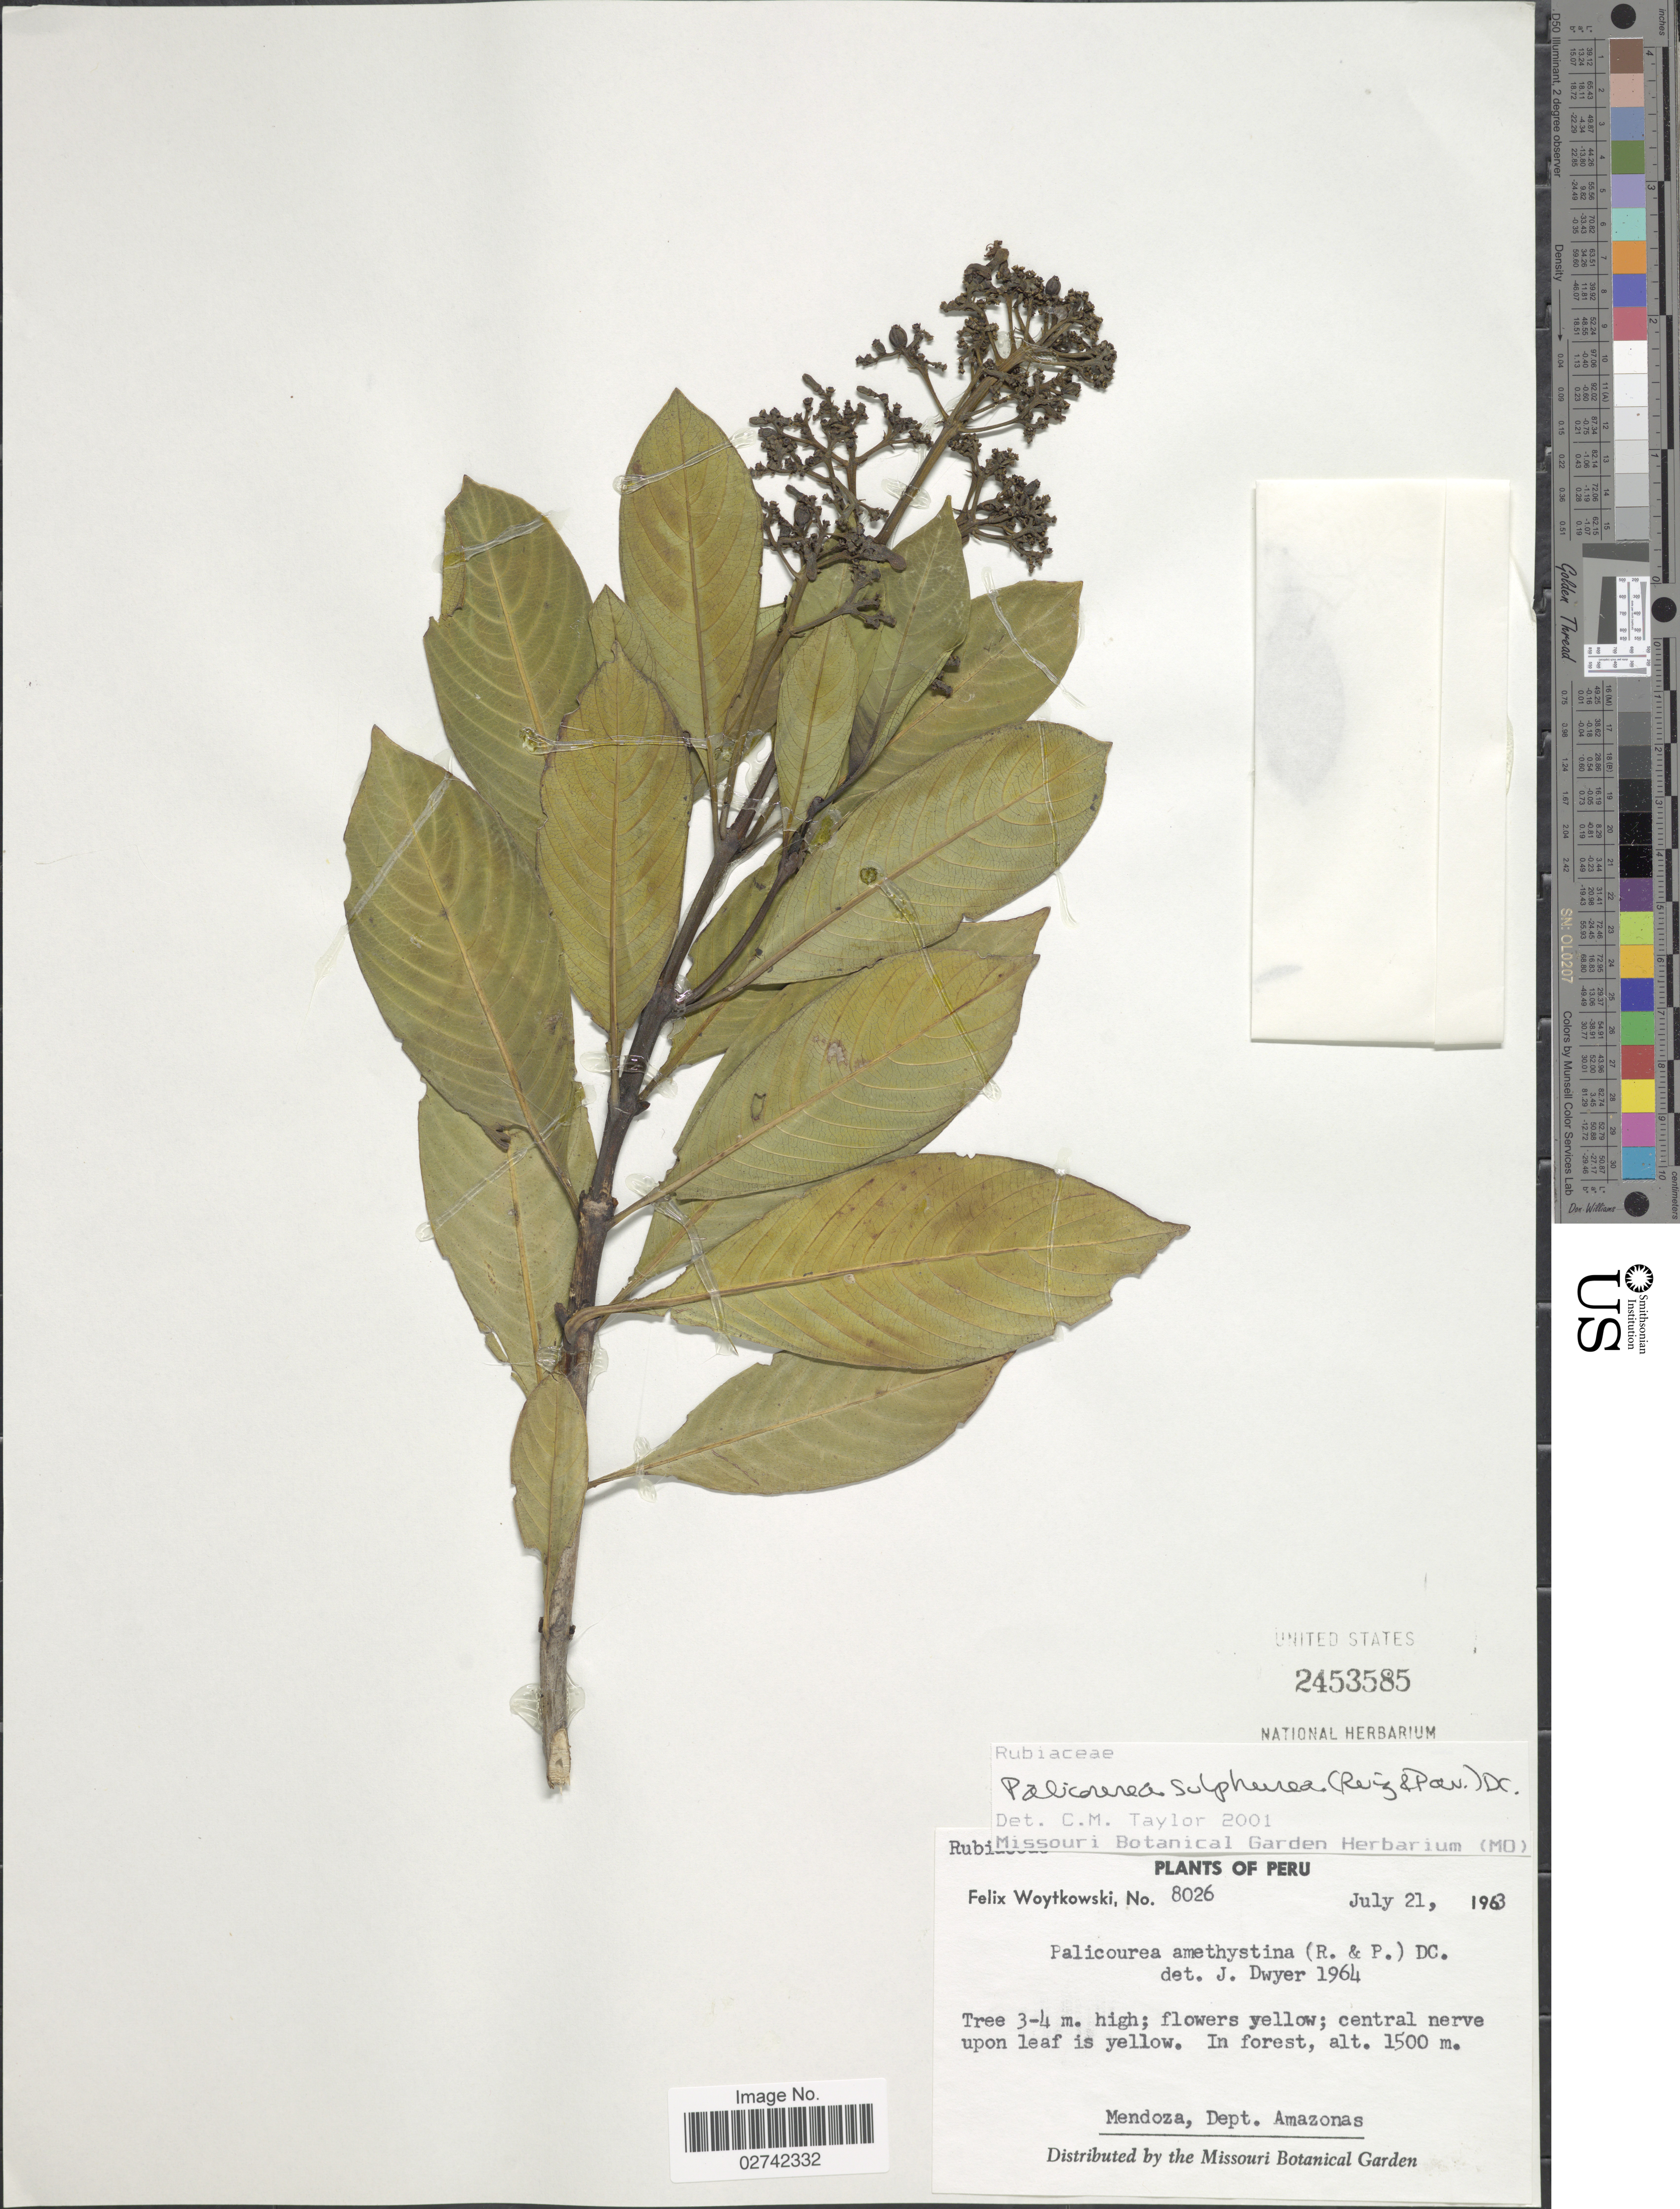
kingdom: Plantae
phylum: Tracheophyta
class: Magnoliopsida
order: Gentianales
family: Rubiaceae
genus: Palicourea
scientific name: Palicourea sulphurea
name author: (Ruiz & Pav.) DC.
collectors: F. Woytkowski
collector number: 8026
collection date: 1963-07-21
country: Peru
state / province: Amazonas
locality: Mendoza.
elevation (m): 1500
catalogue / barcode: US 2453585